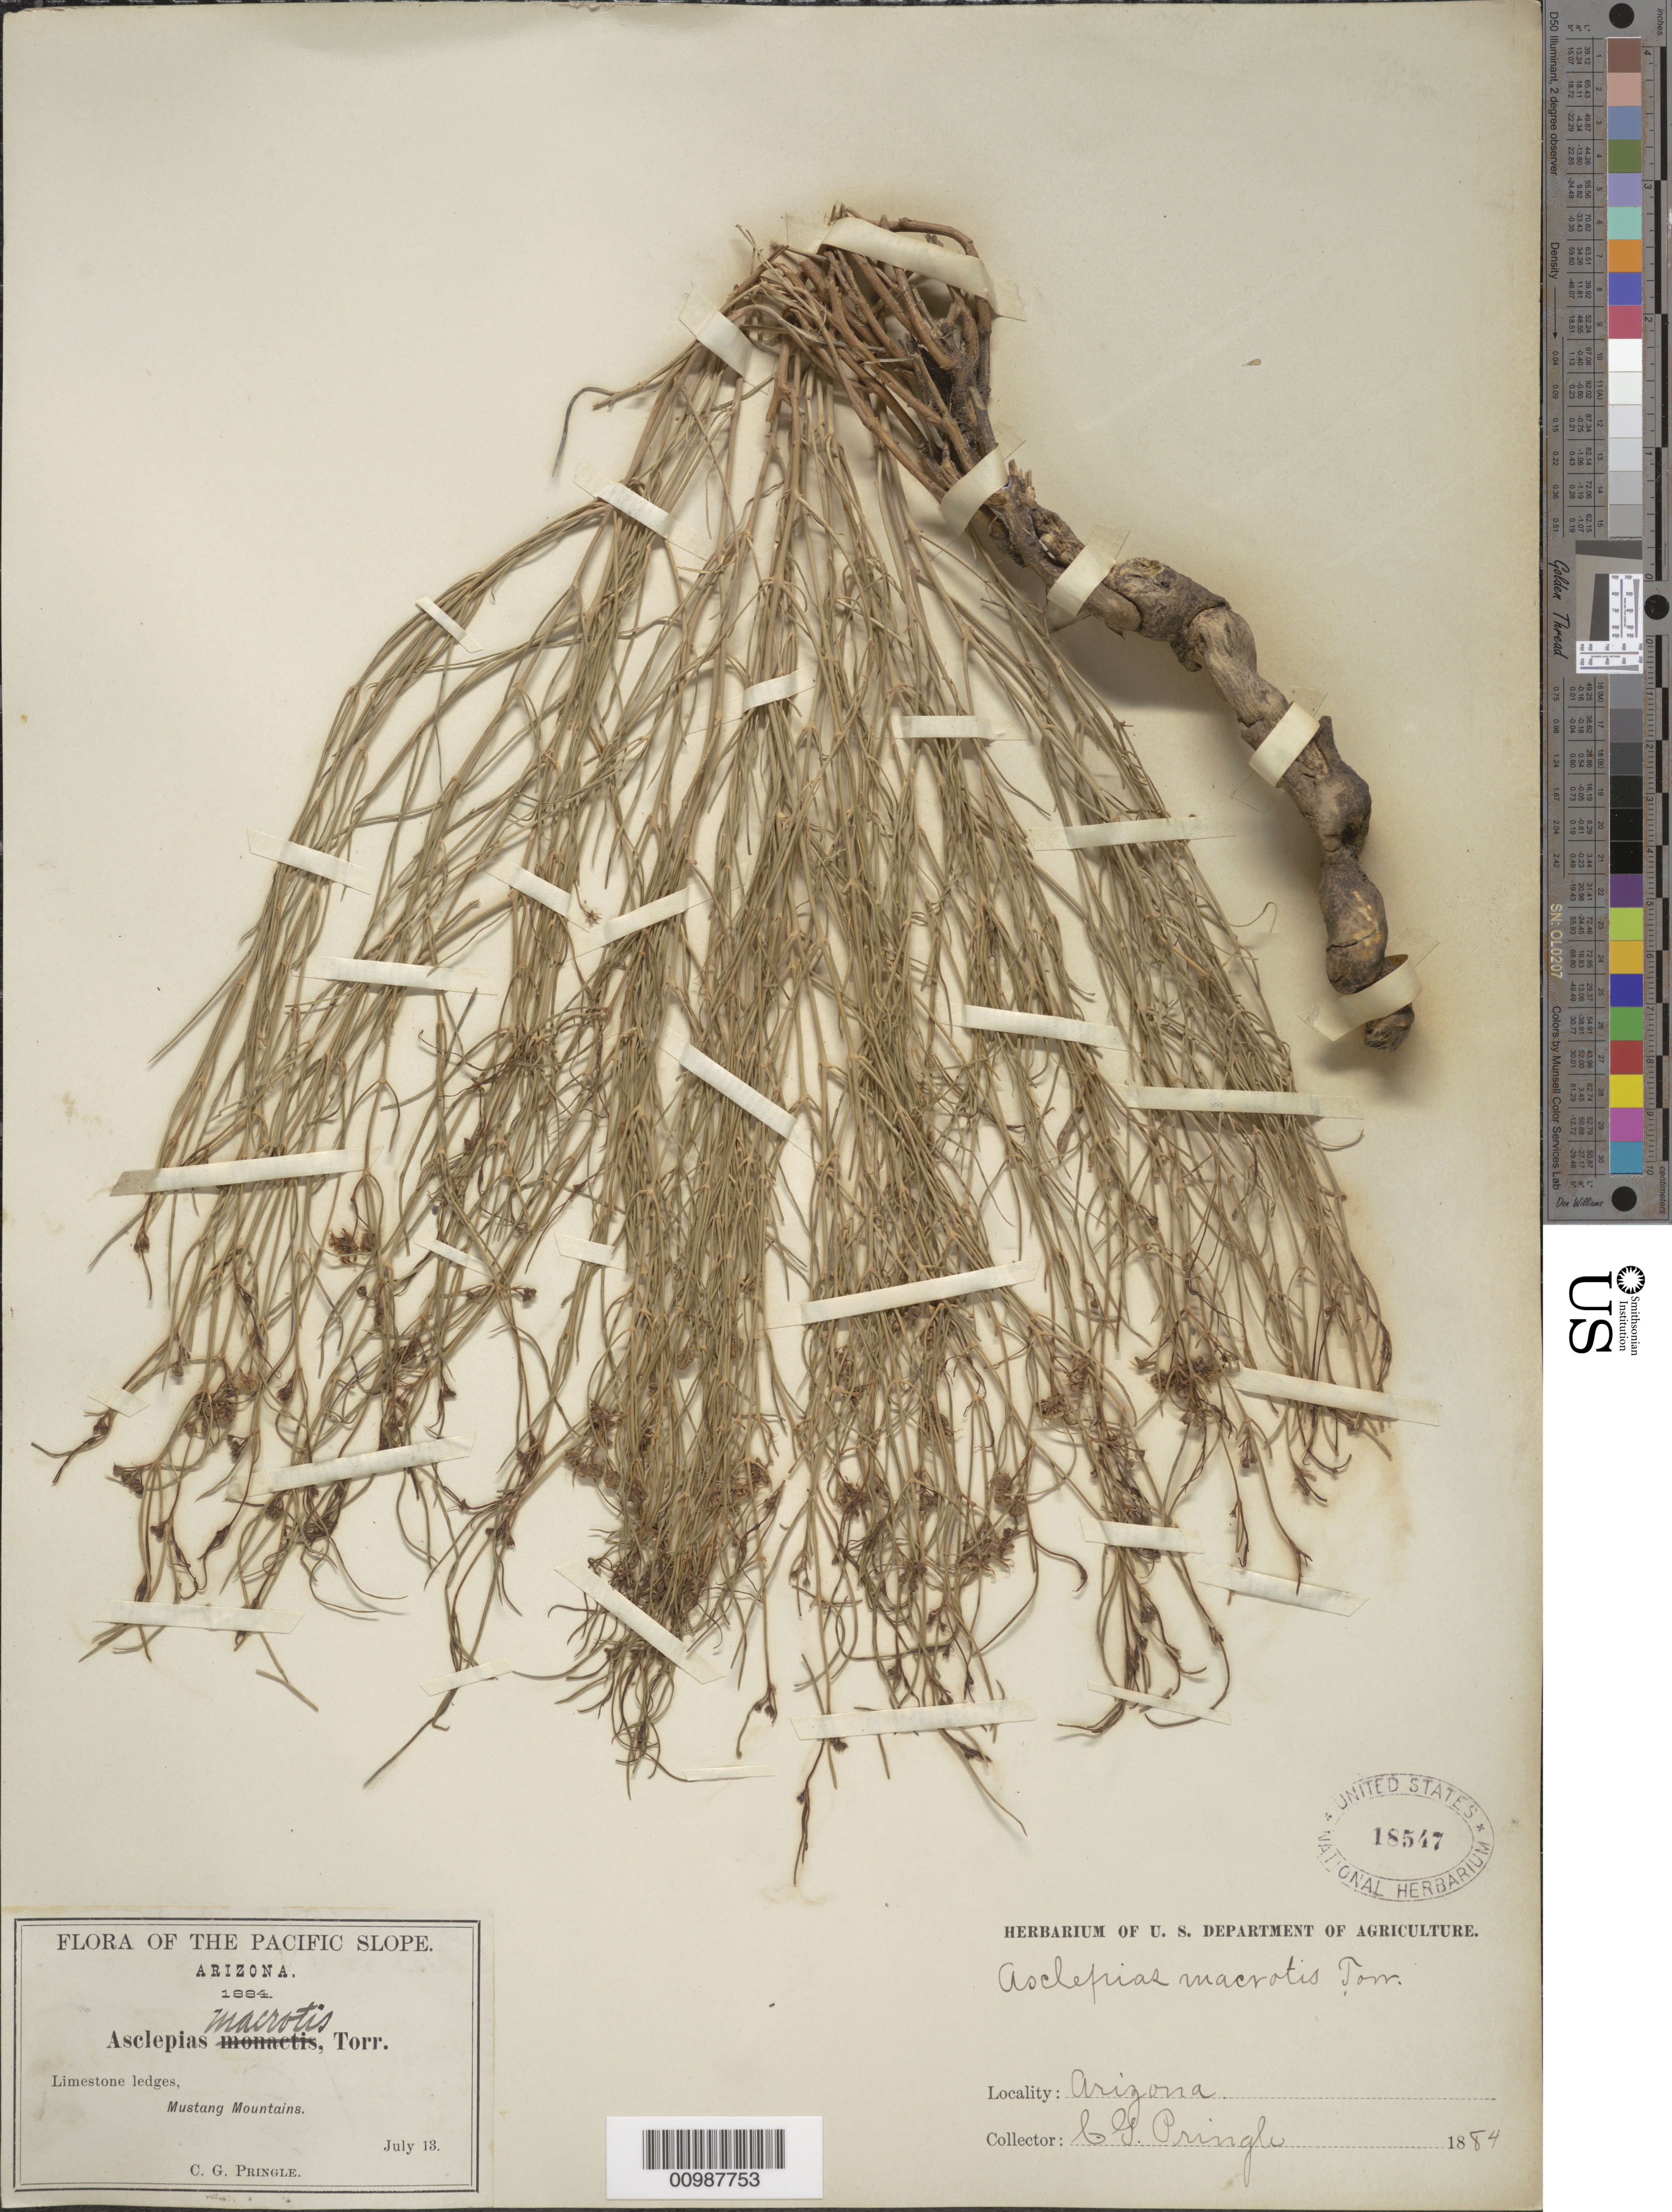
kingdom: Plantae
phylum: Tracheophyta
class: Magnoliopsida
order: Gentianales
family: Apocynaceae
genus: Asclepias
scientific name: Asclepias macrotis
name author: Torr. in Emory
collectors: C. G. Pringle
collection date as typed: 13 Jul 1884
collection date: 1884-07-13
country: United States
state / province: Arizona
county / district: Santa Cruz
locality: Mustang Mountains; limestone ledges.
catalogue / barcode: US 18547